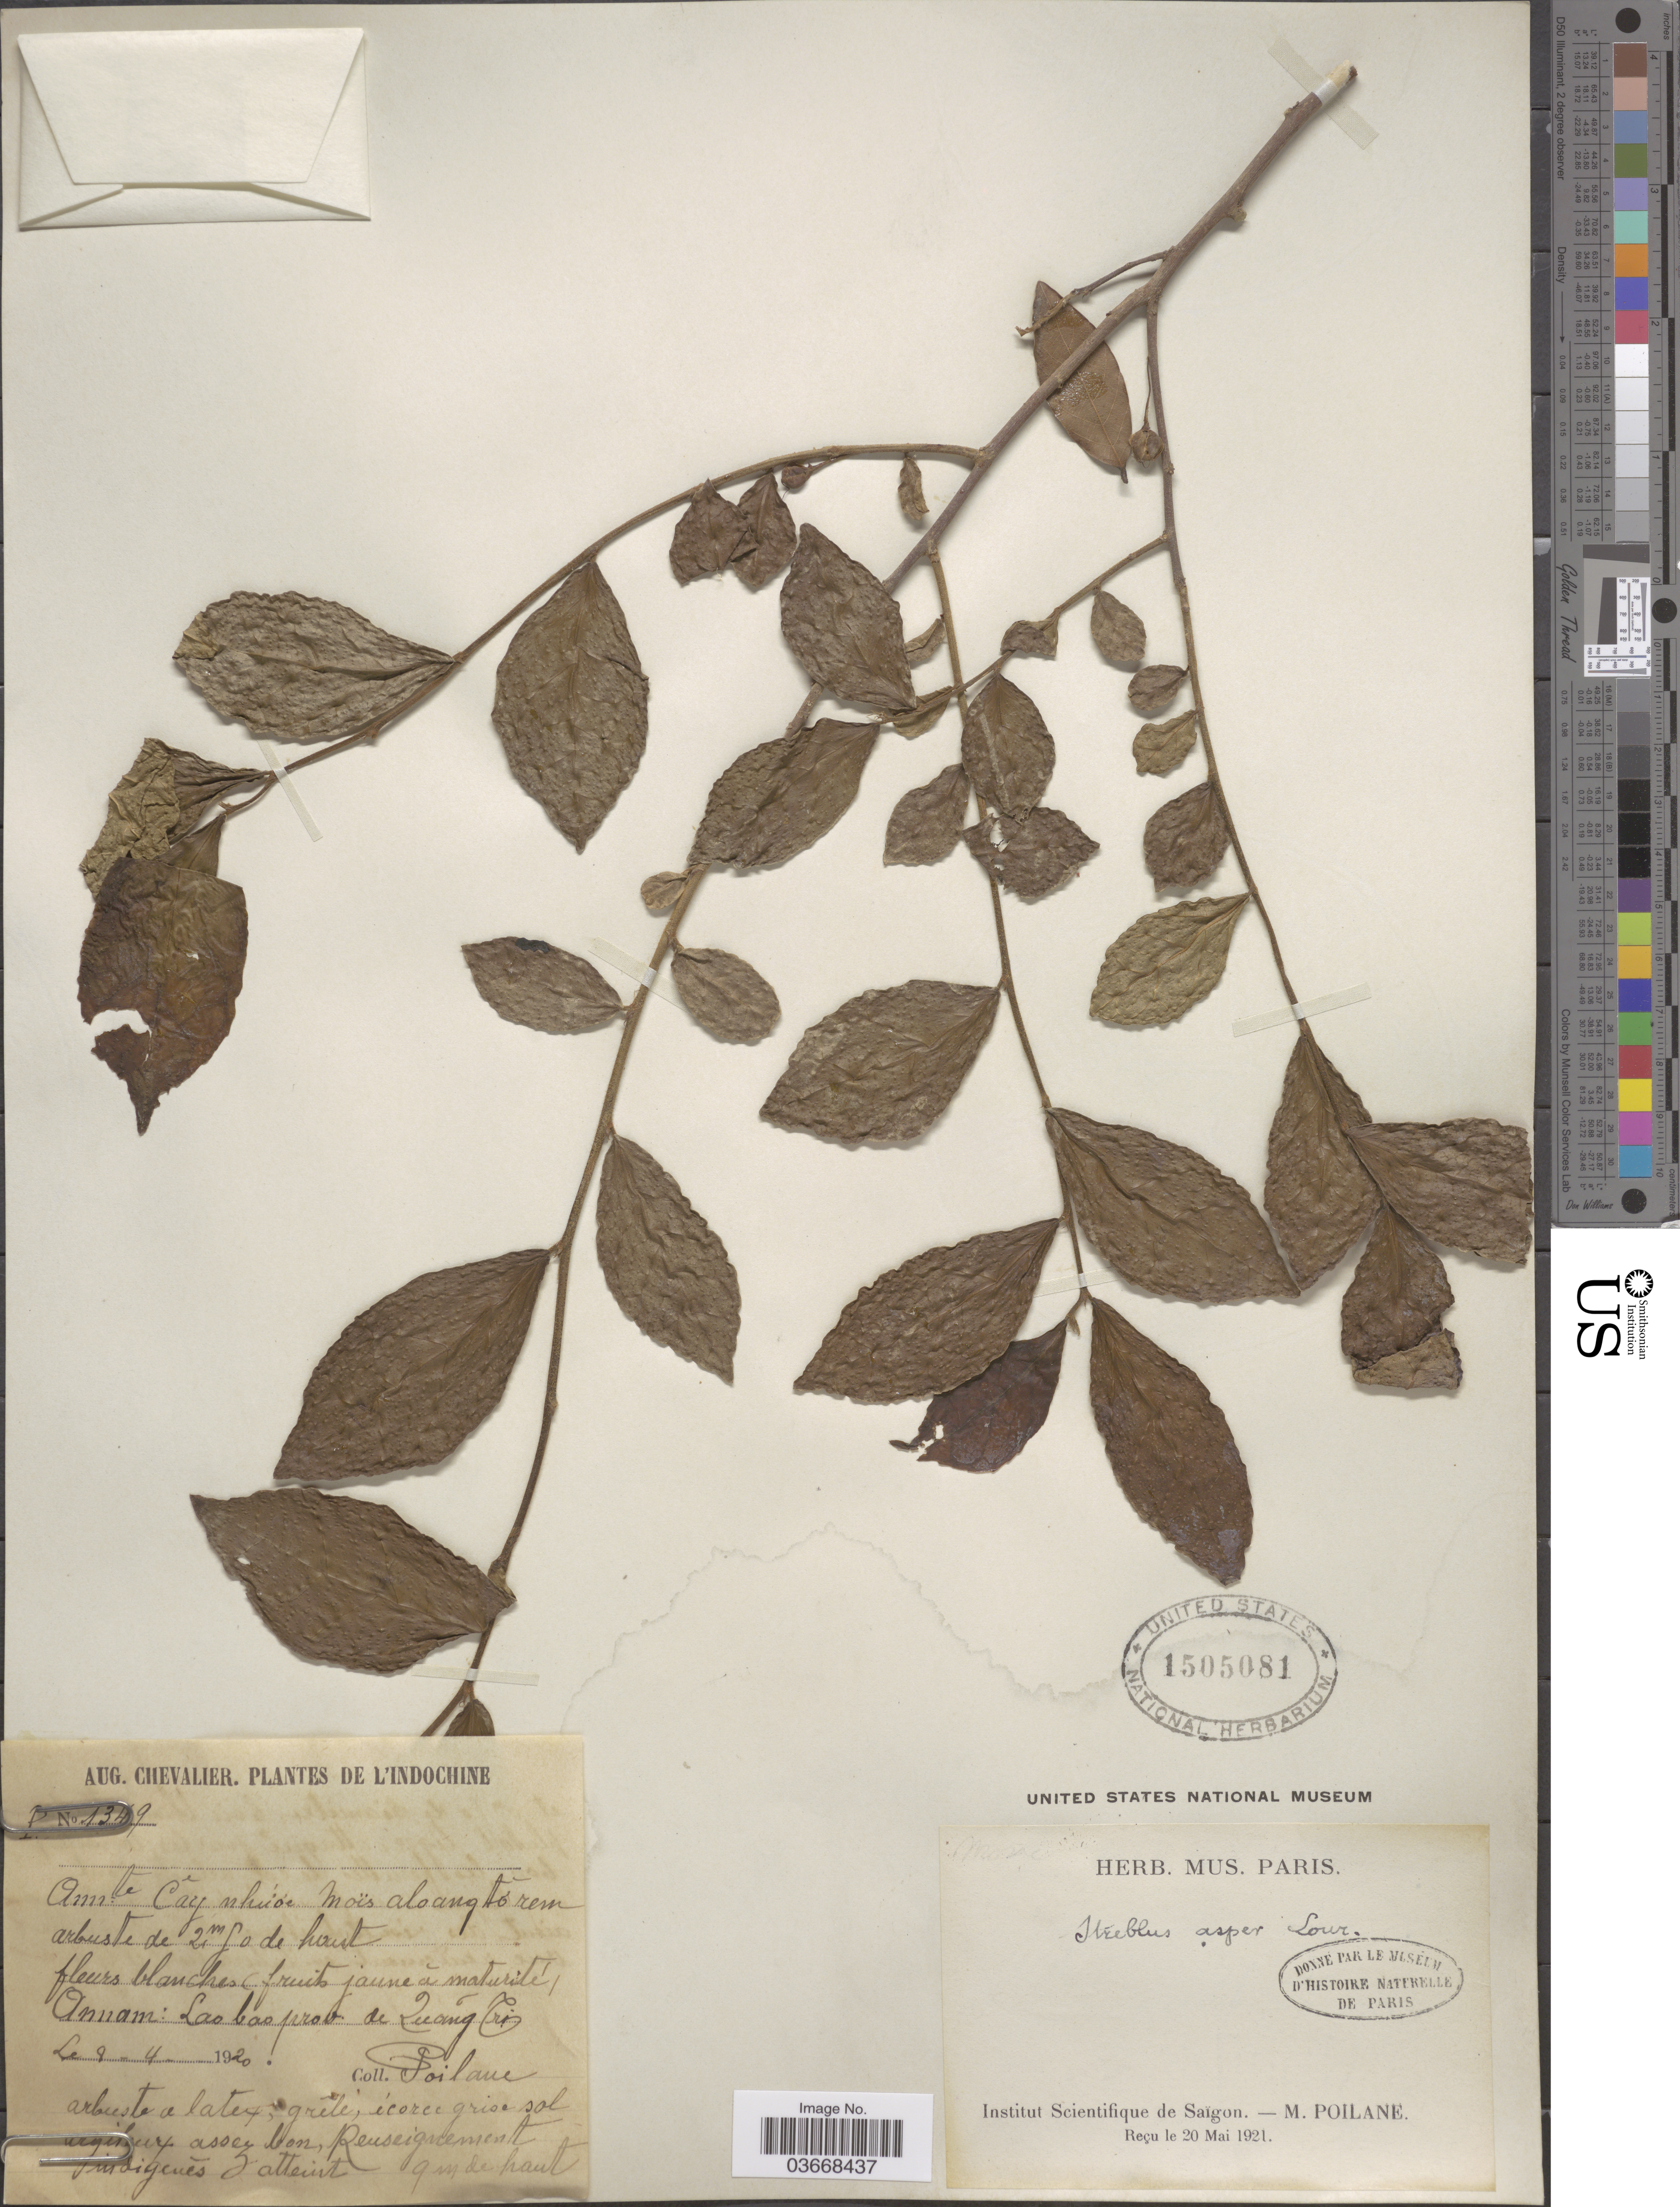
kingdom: Plantae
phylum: Tracheophyta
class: Magnoliopsida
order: Rosales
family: Moraceae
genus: Streblus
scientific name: Streblus asper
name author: Lour.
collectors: M. Poilane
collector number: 1349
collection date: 1920-04-08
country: Vietnam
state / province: Quang Tri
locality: Annam: Lao bao prov. de Quáng Tri.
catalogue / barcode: US 1505081